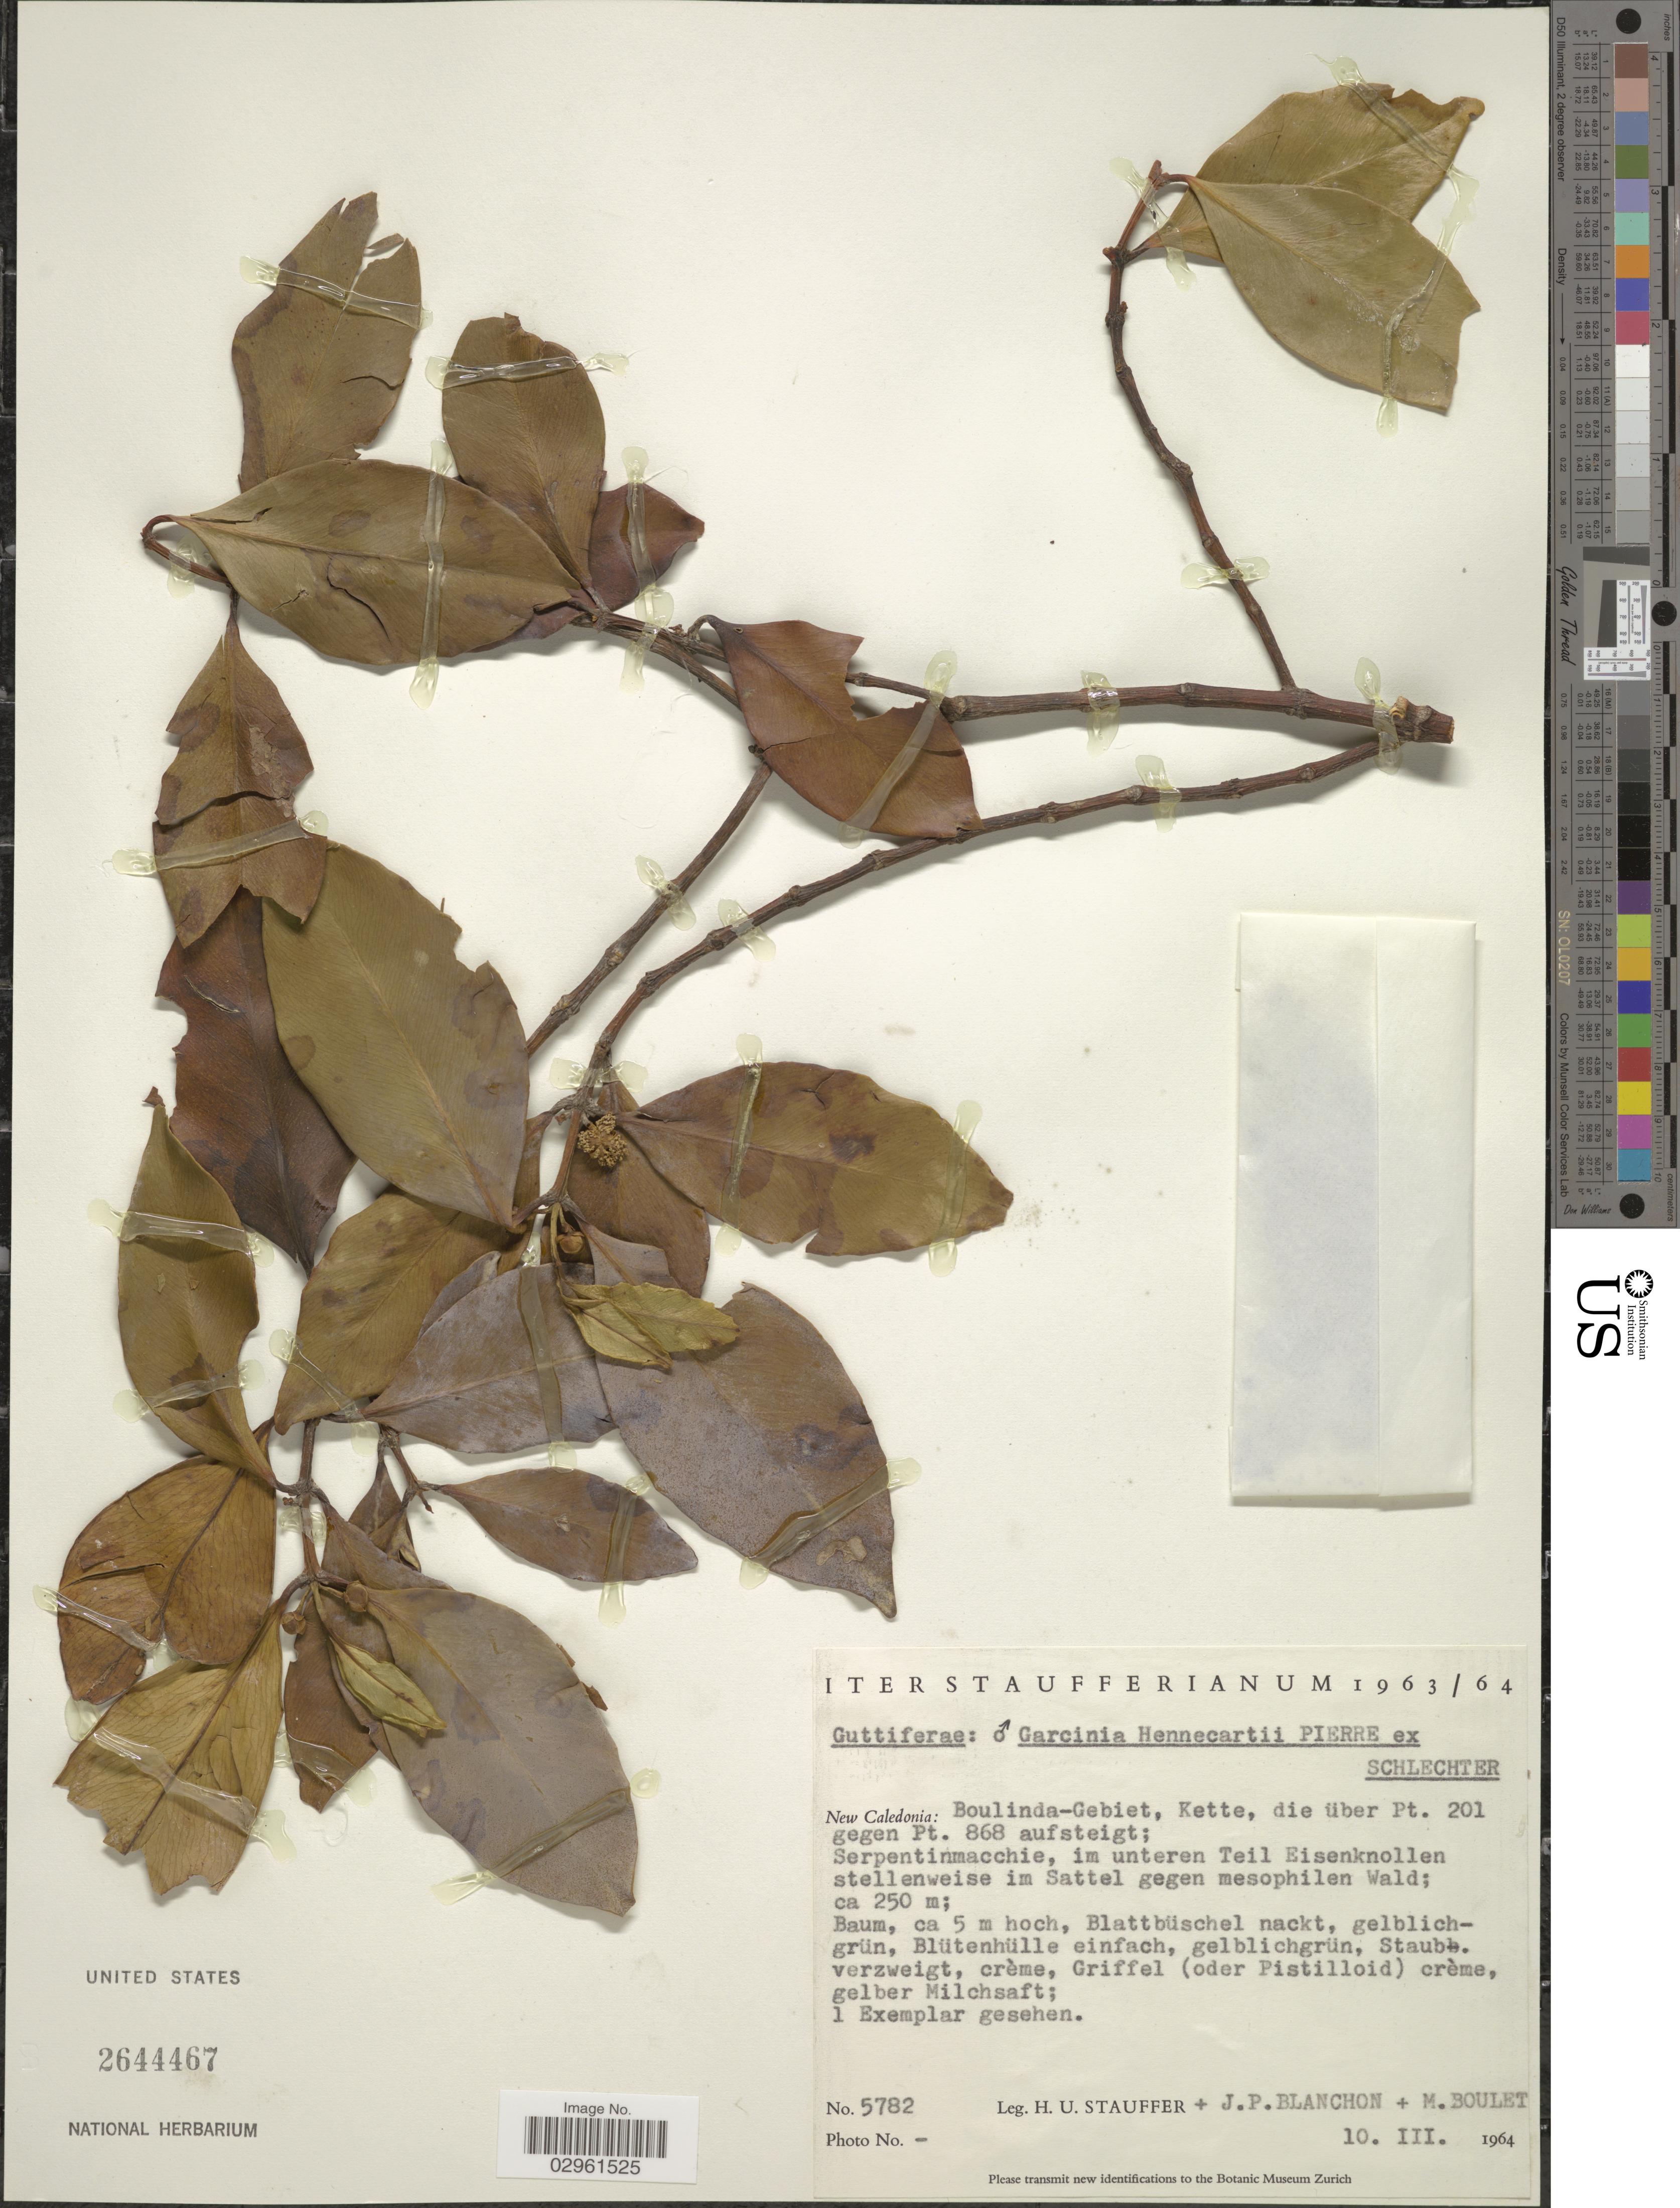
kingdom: Plantae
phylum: Tracheophyta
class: Magnoliopsida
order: Malpighiales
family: Clusiaceae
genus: Garcinia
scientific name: Garcinia hennecartii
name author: Pierre ex Schltr.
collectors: H. U. Stauffer, J. Blanchon & M. Boulet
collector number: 5782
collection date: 1964-03-10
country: New Caledonia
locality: Boulinda-Gebiet, Kette, die über Pt. 201 gegen Pt. 868 aufsteigt.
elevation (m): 250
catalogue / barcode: US 2644467